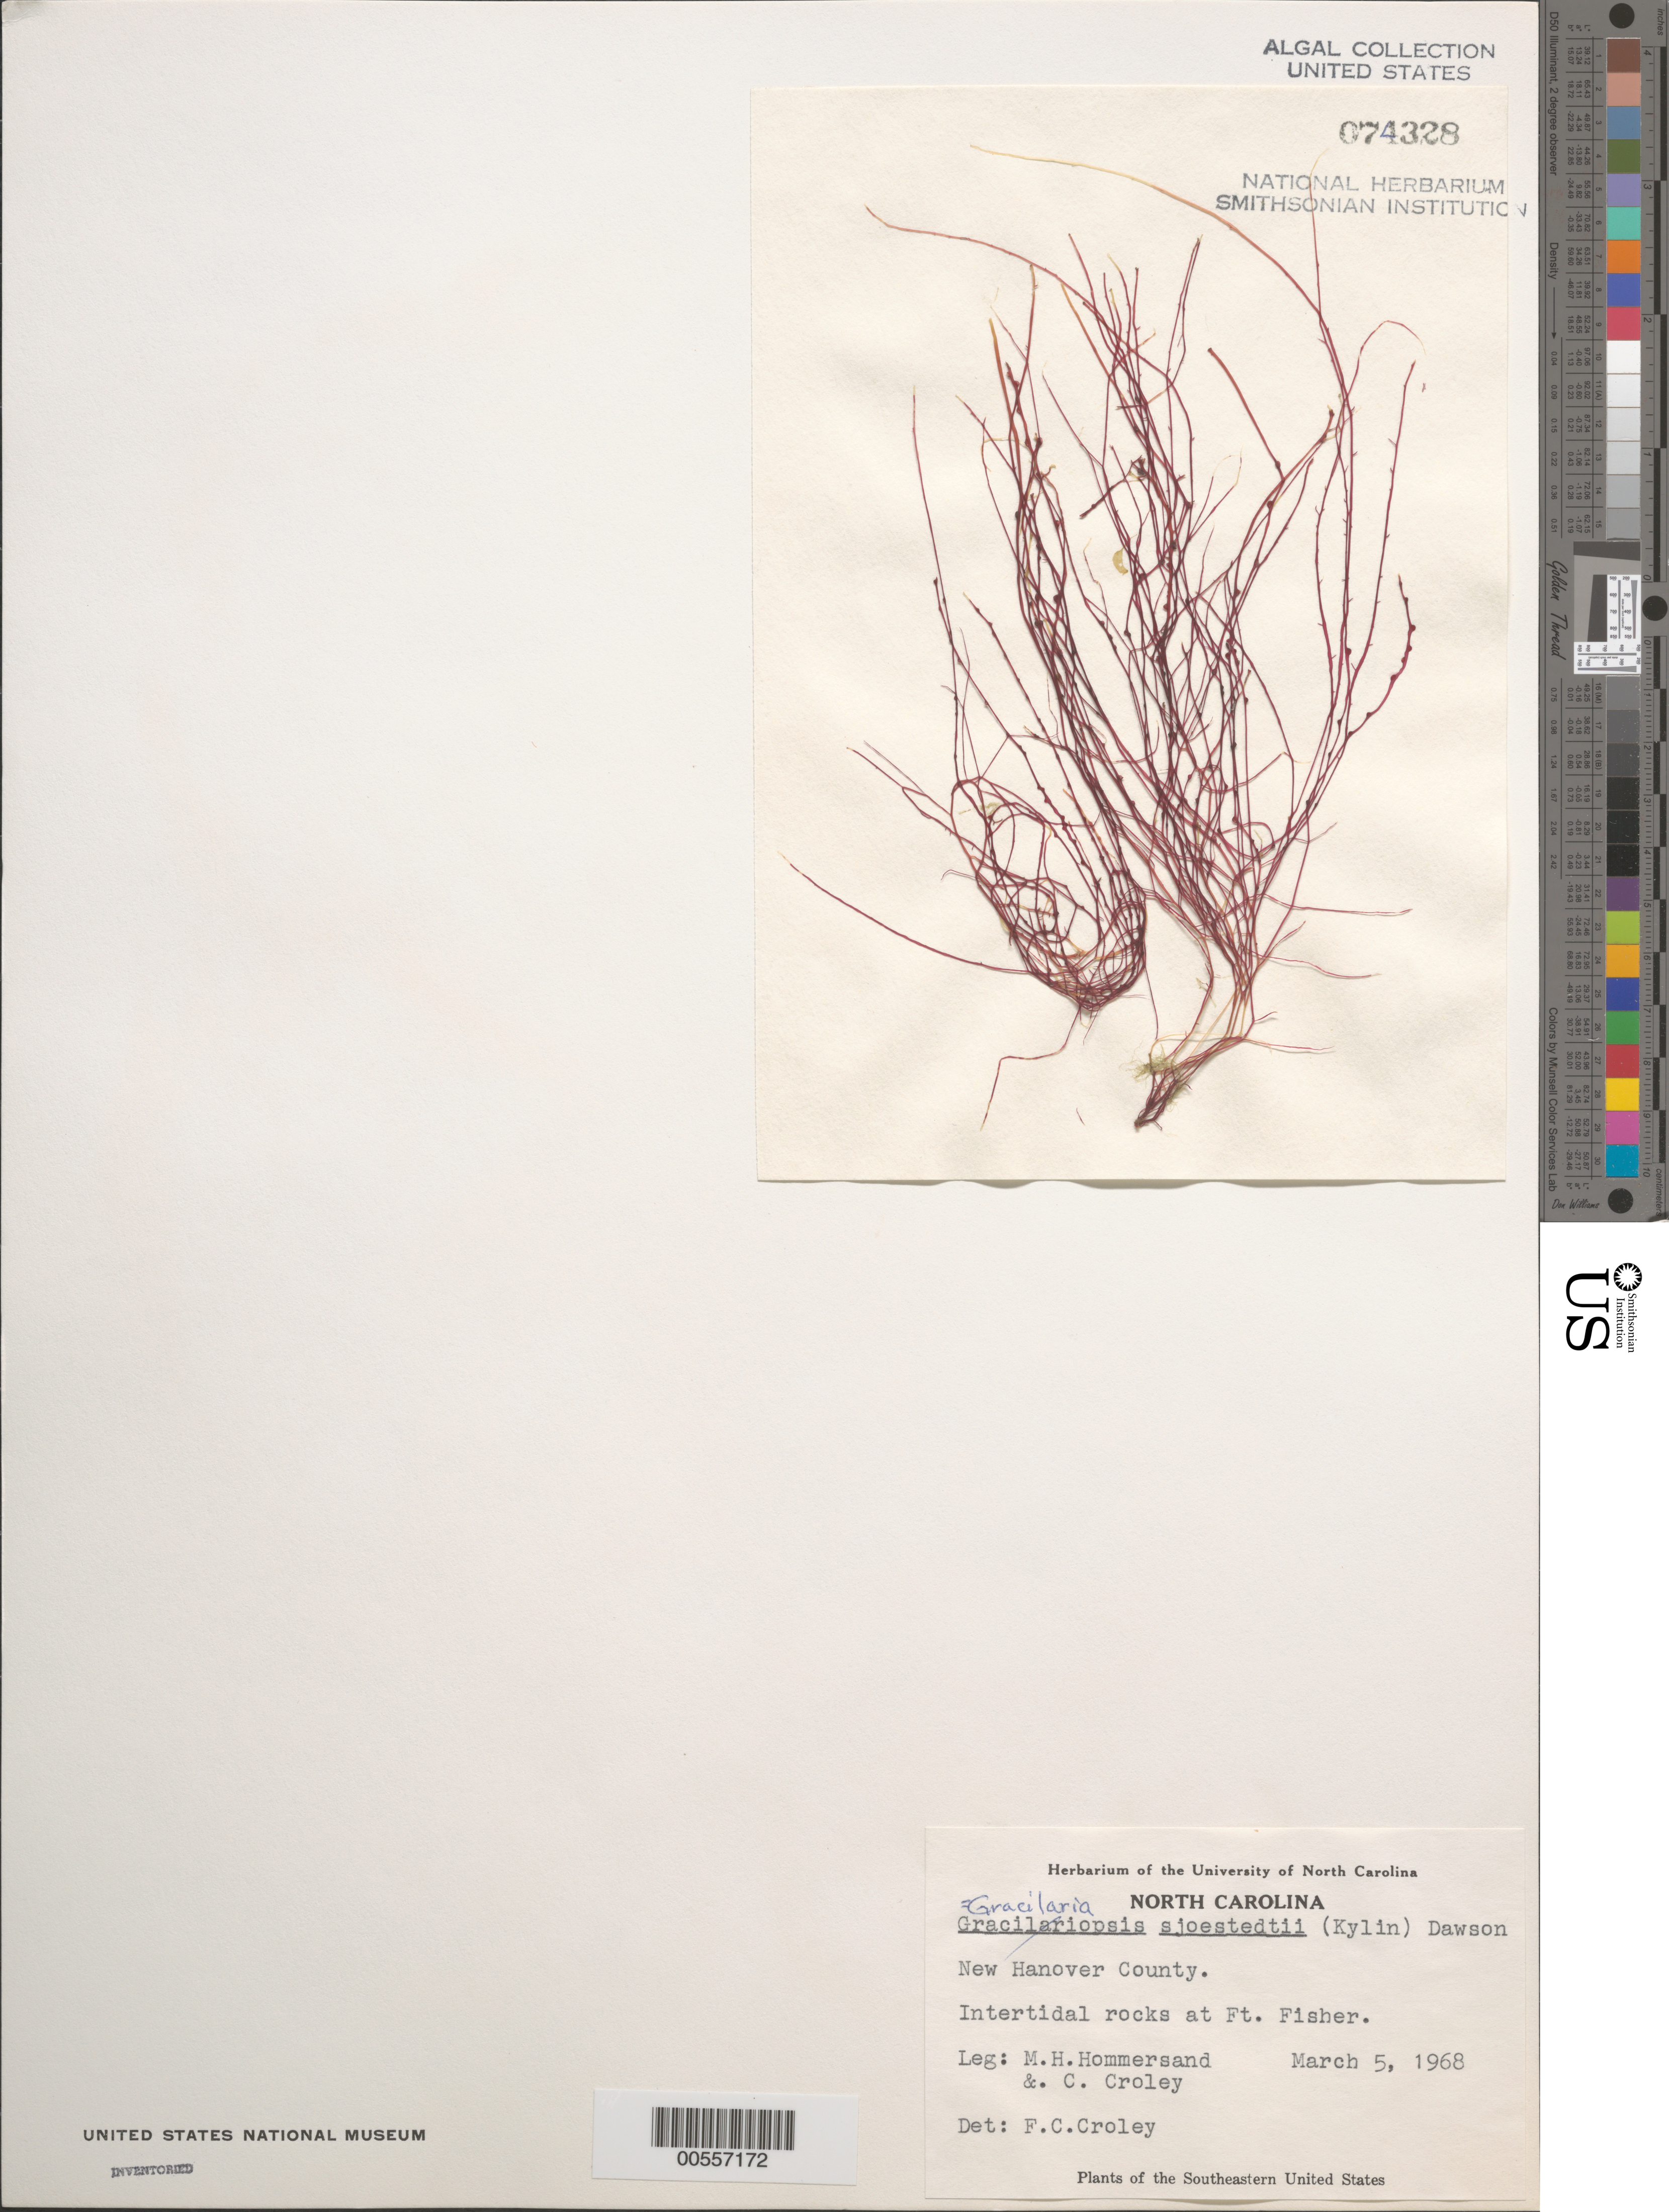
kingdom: Plantae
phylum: Rhodophyta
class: Florideophyceae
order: Gracilariales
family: Gracilariaceae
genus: Gracilariopsis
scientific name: Gracilariopsis andersonii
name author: (Grunow) E.Y. Dawson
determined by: Algae name updating Project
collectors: M. H. Hommersand & F. C. Croley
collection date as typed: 05 Mar 1968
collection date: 1968-03-05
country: United States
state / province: North Carolina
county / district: New Hanover County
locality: Fort Fisher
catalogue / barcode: US 74328